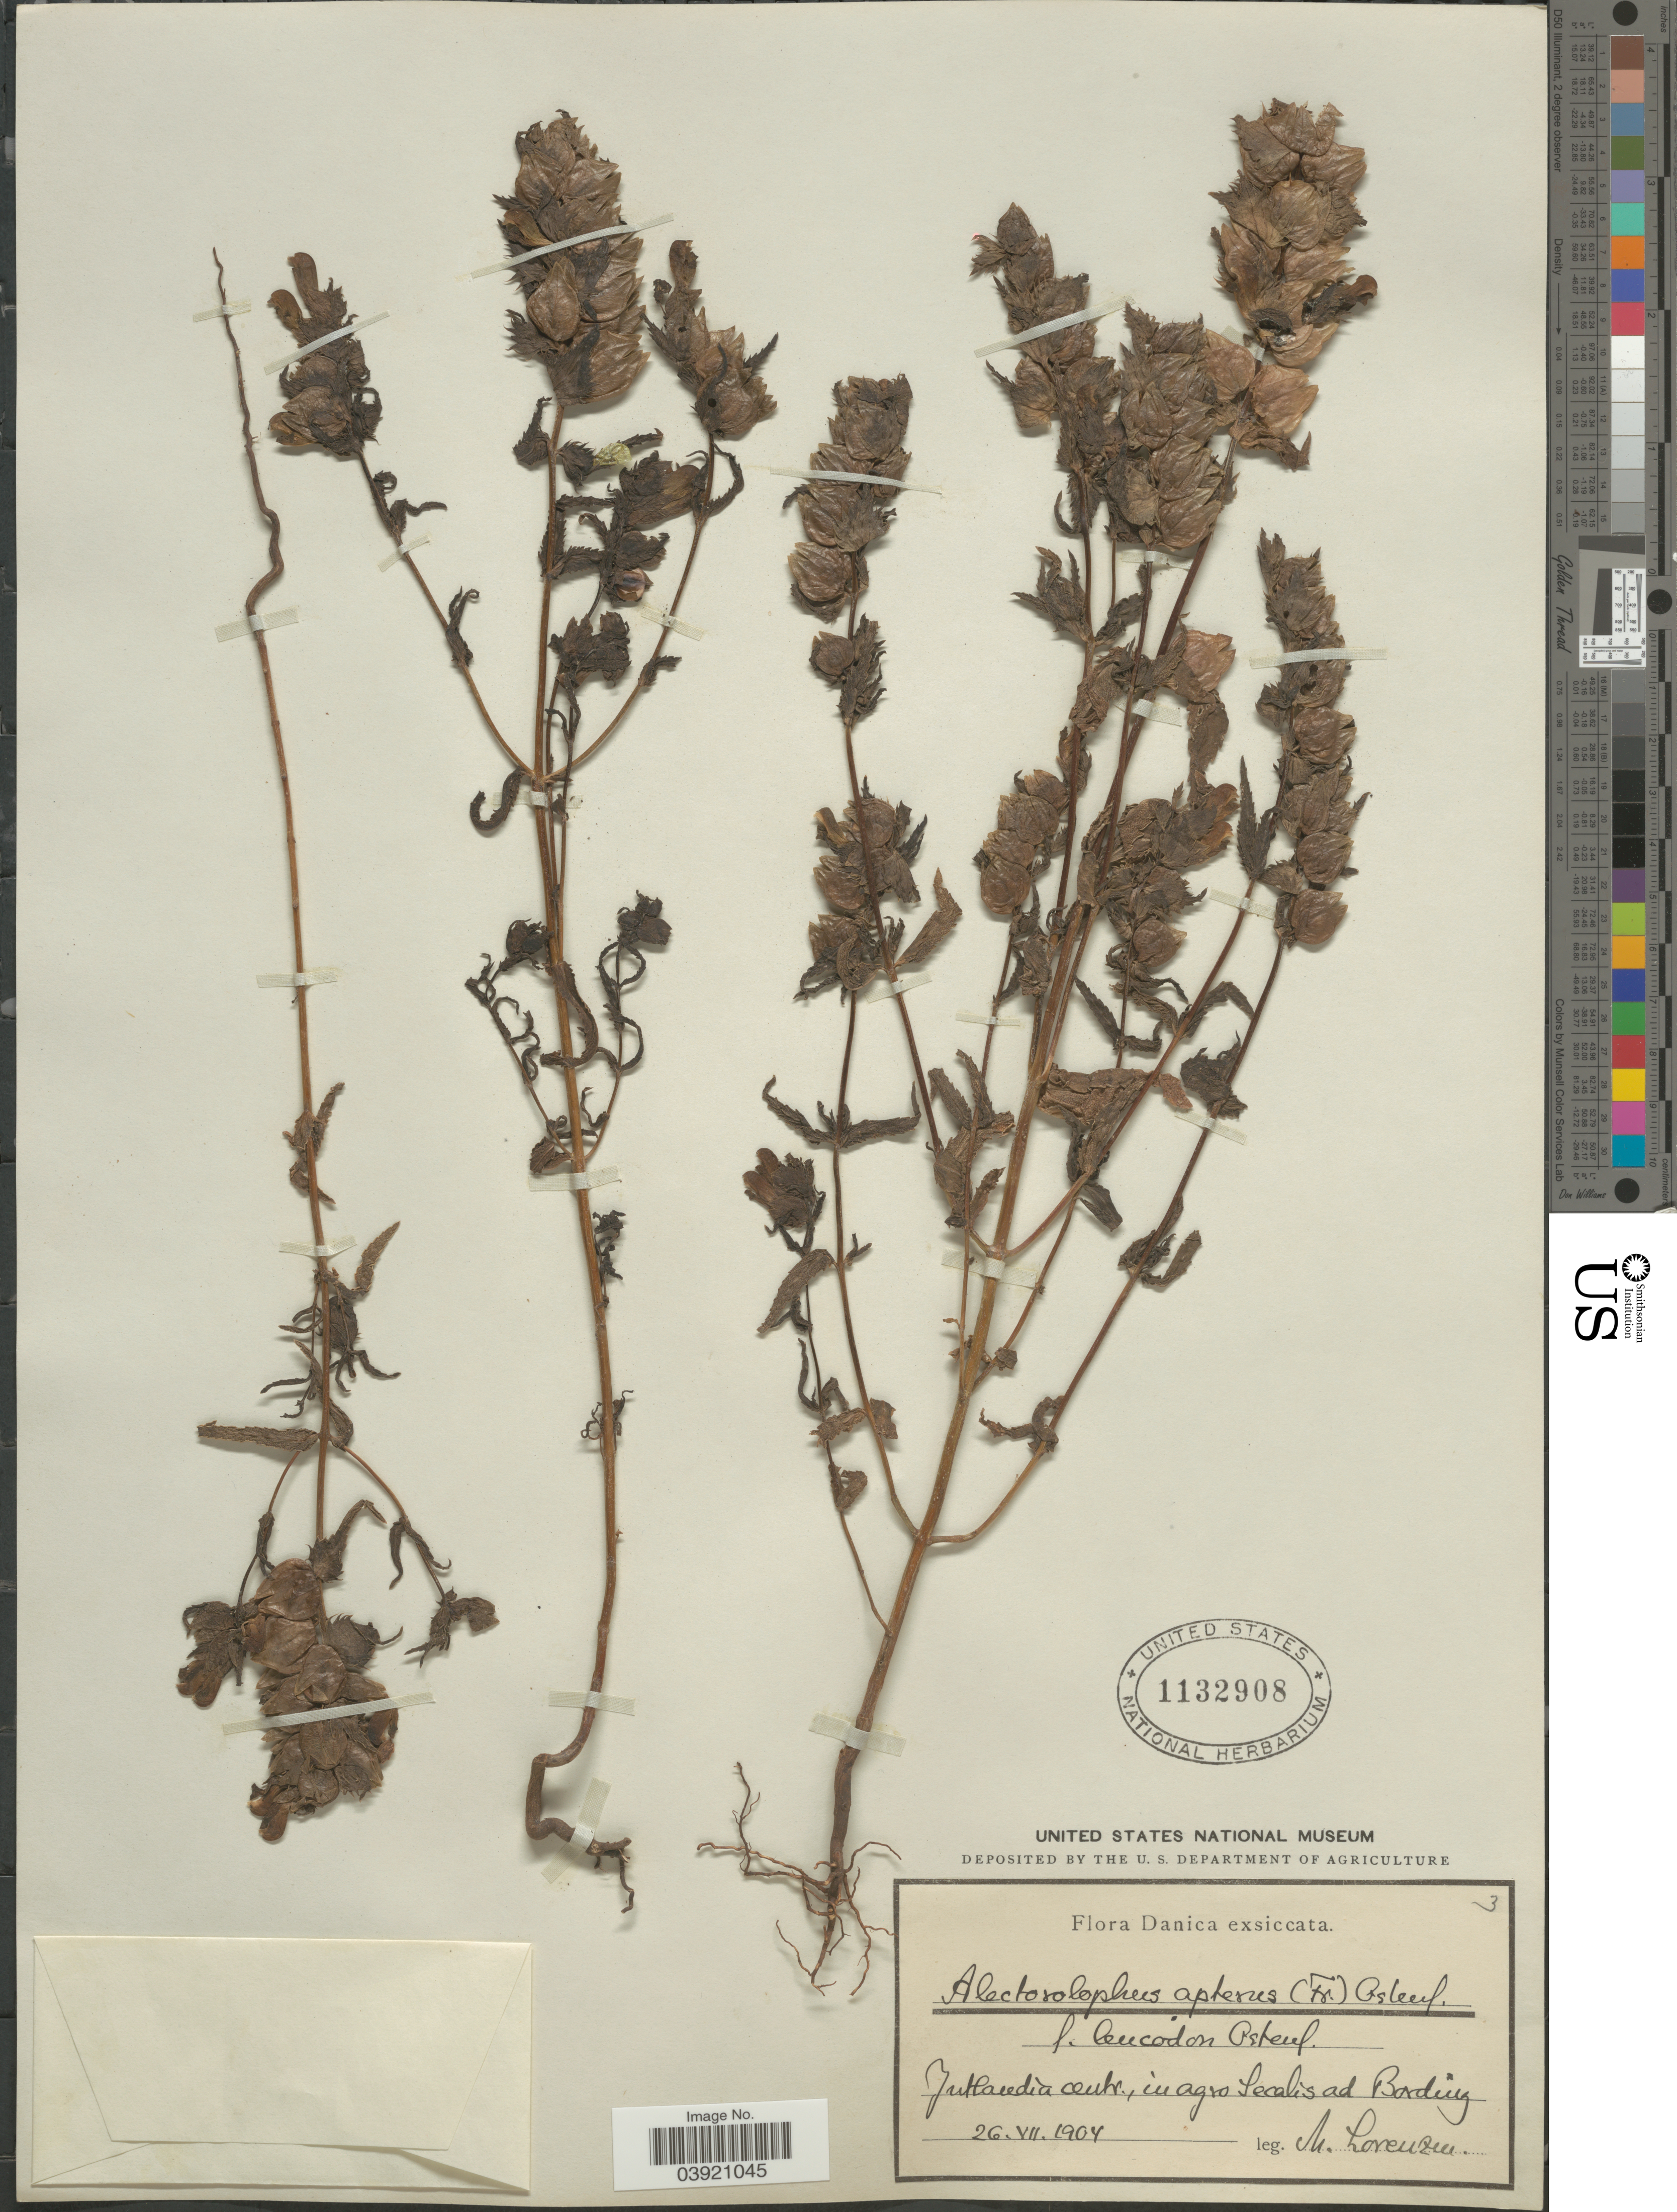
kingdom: Plantae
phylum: Tracheophyta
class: Magnoliopsida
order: Lamiales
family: Orobanchaceae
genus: Rhinanthus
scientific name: Rhinanthus apterus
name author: (Fr. a) Ostenf.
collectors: M. Lorenzen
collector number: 3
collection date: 1904-07-26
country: Denmark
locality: Danica. Jutlandia centr., in agro Secalis ad Bording.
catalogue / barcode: US 1132908